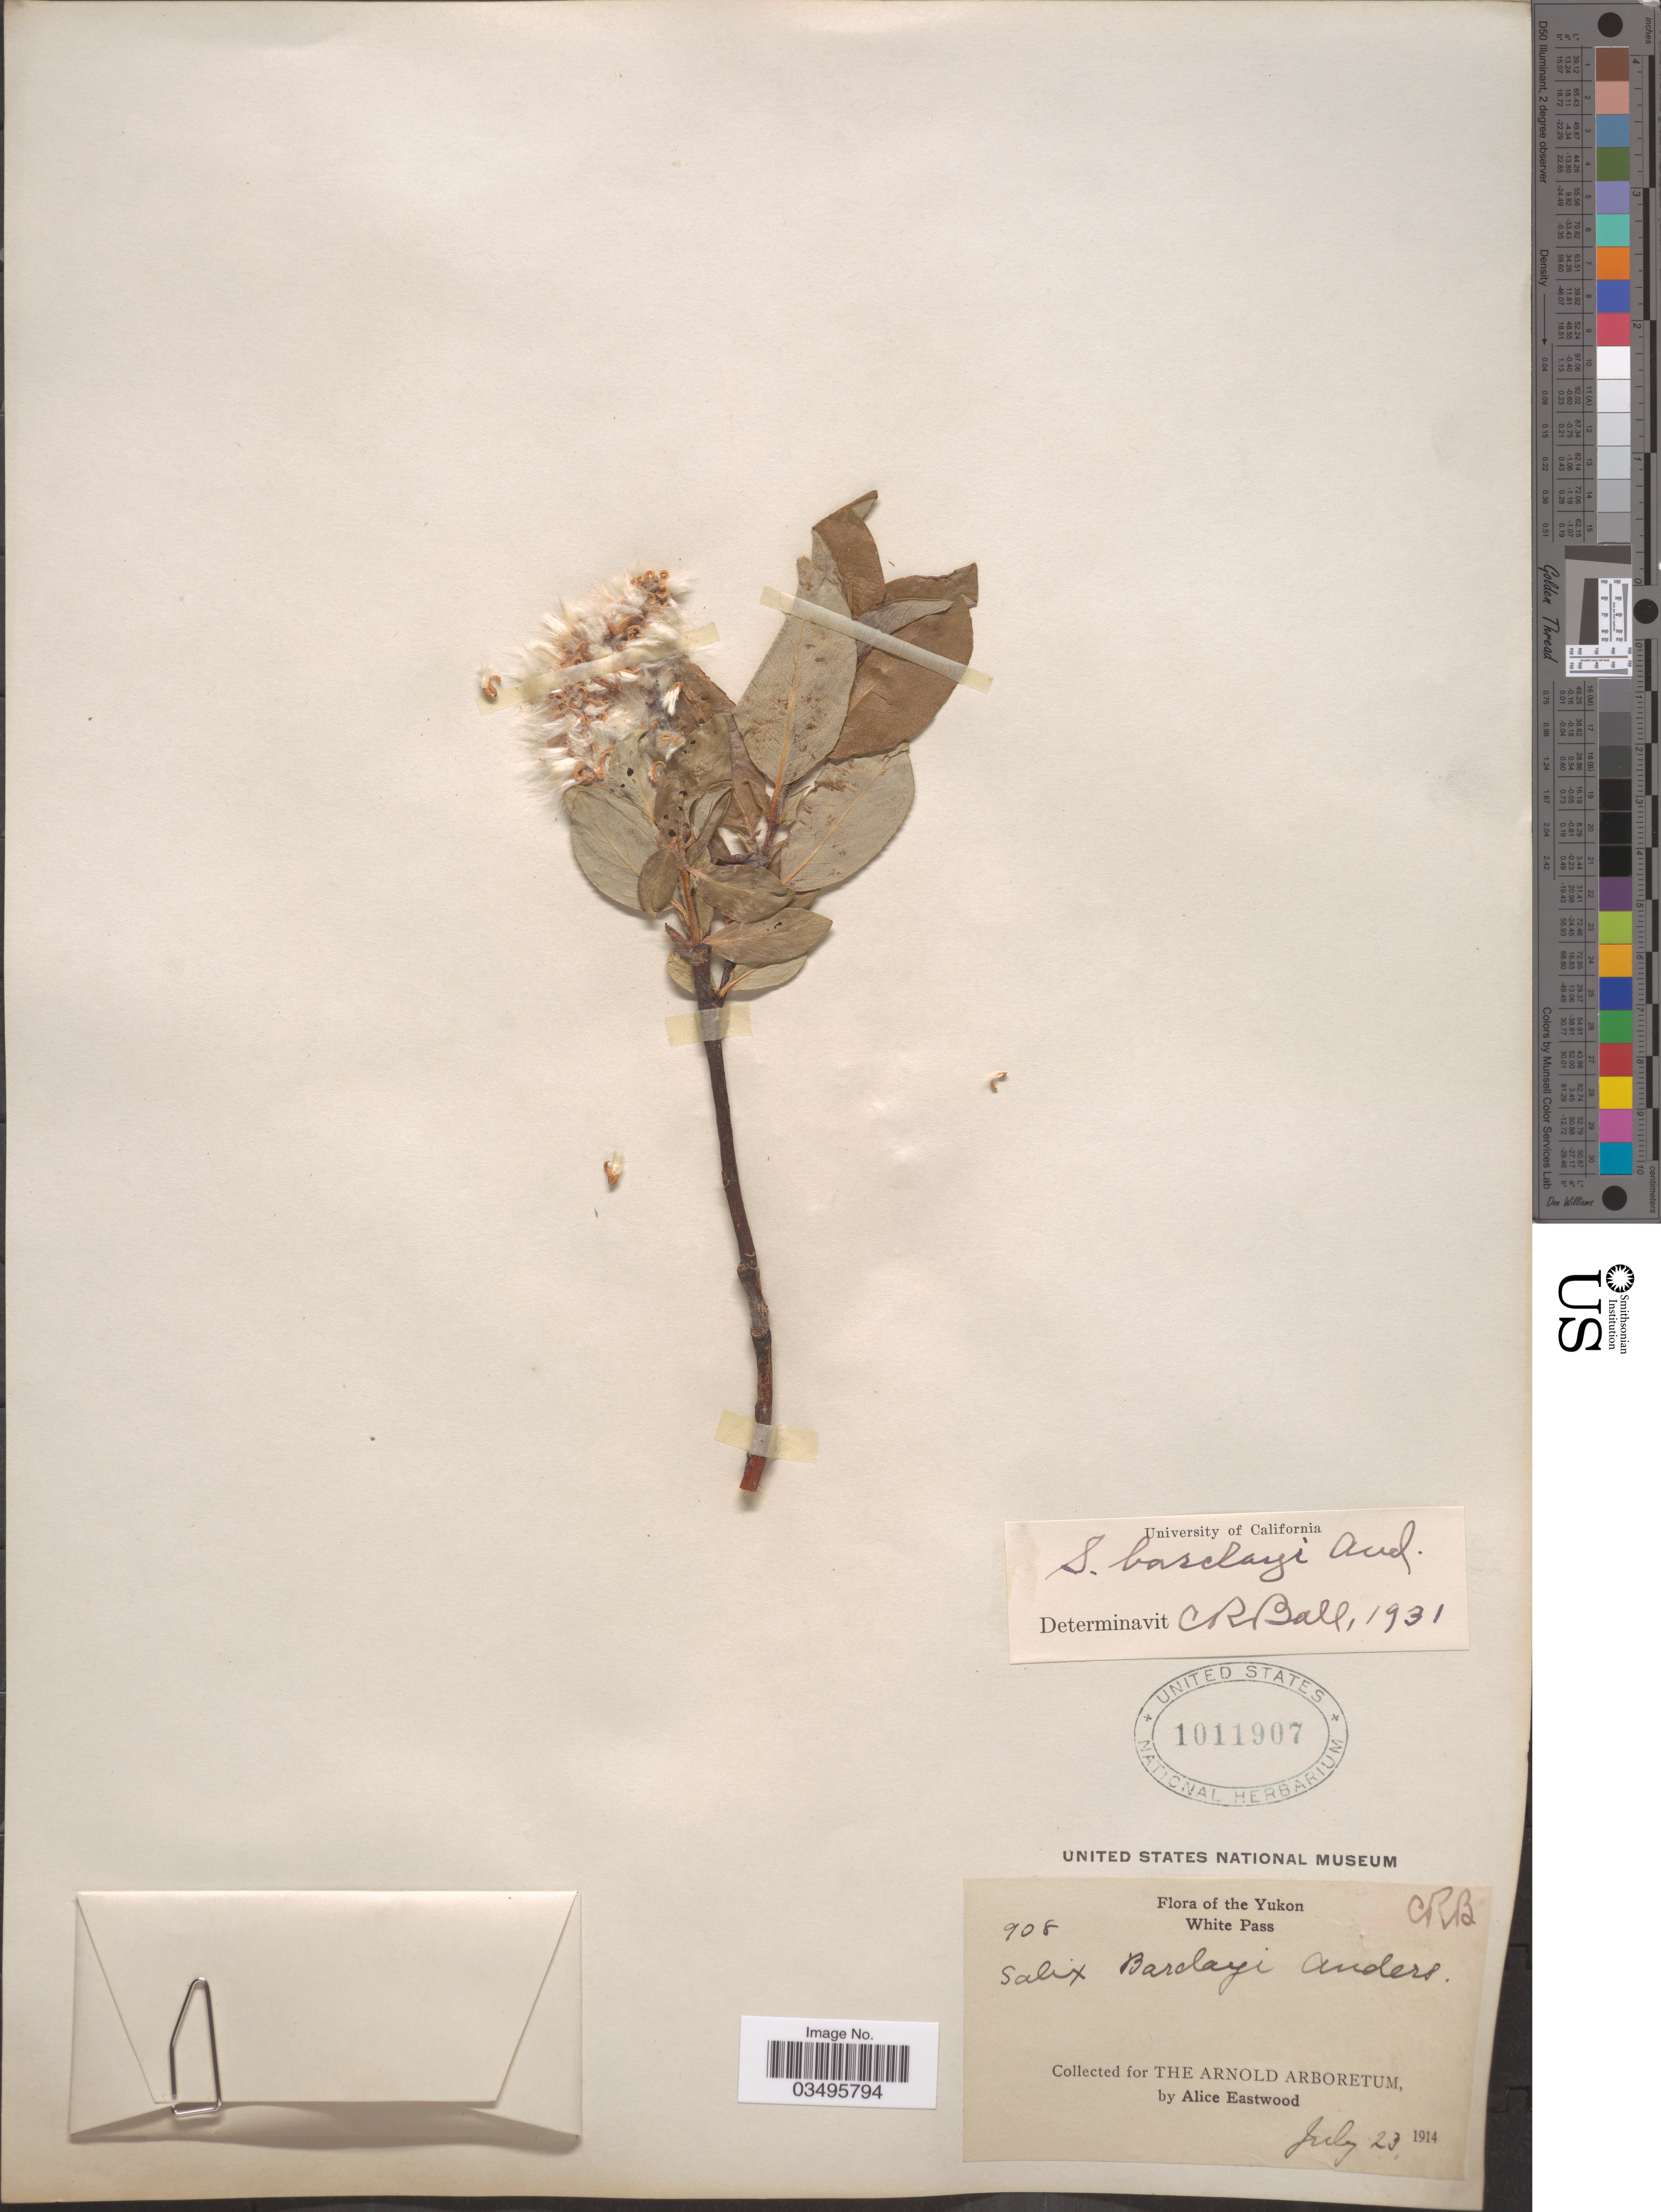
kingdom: Plantae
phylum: Tracheophyta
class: Magnoliopsida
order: Malpighiales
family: Salicaceae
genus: Salix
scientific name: Salix barclayi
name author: Andersson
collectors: A. Eastwood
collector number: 908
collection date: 1914-07-23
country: Canada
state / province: Yukon Territory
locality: Yukon, White Pass.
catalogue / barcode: US 1011907